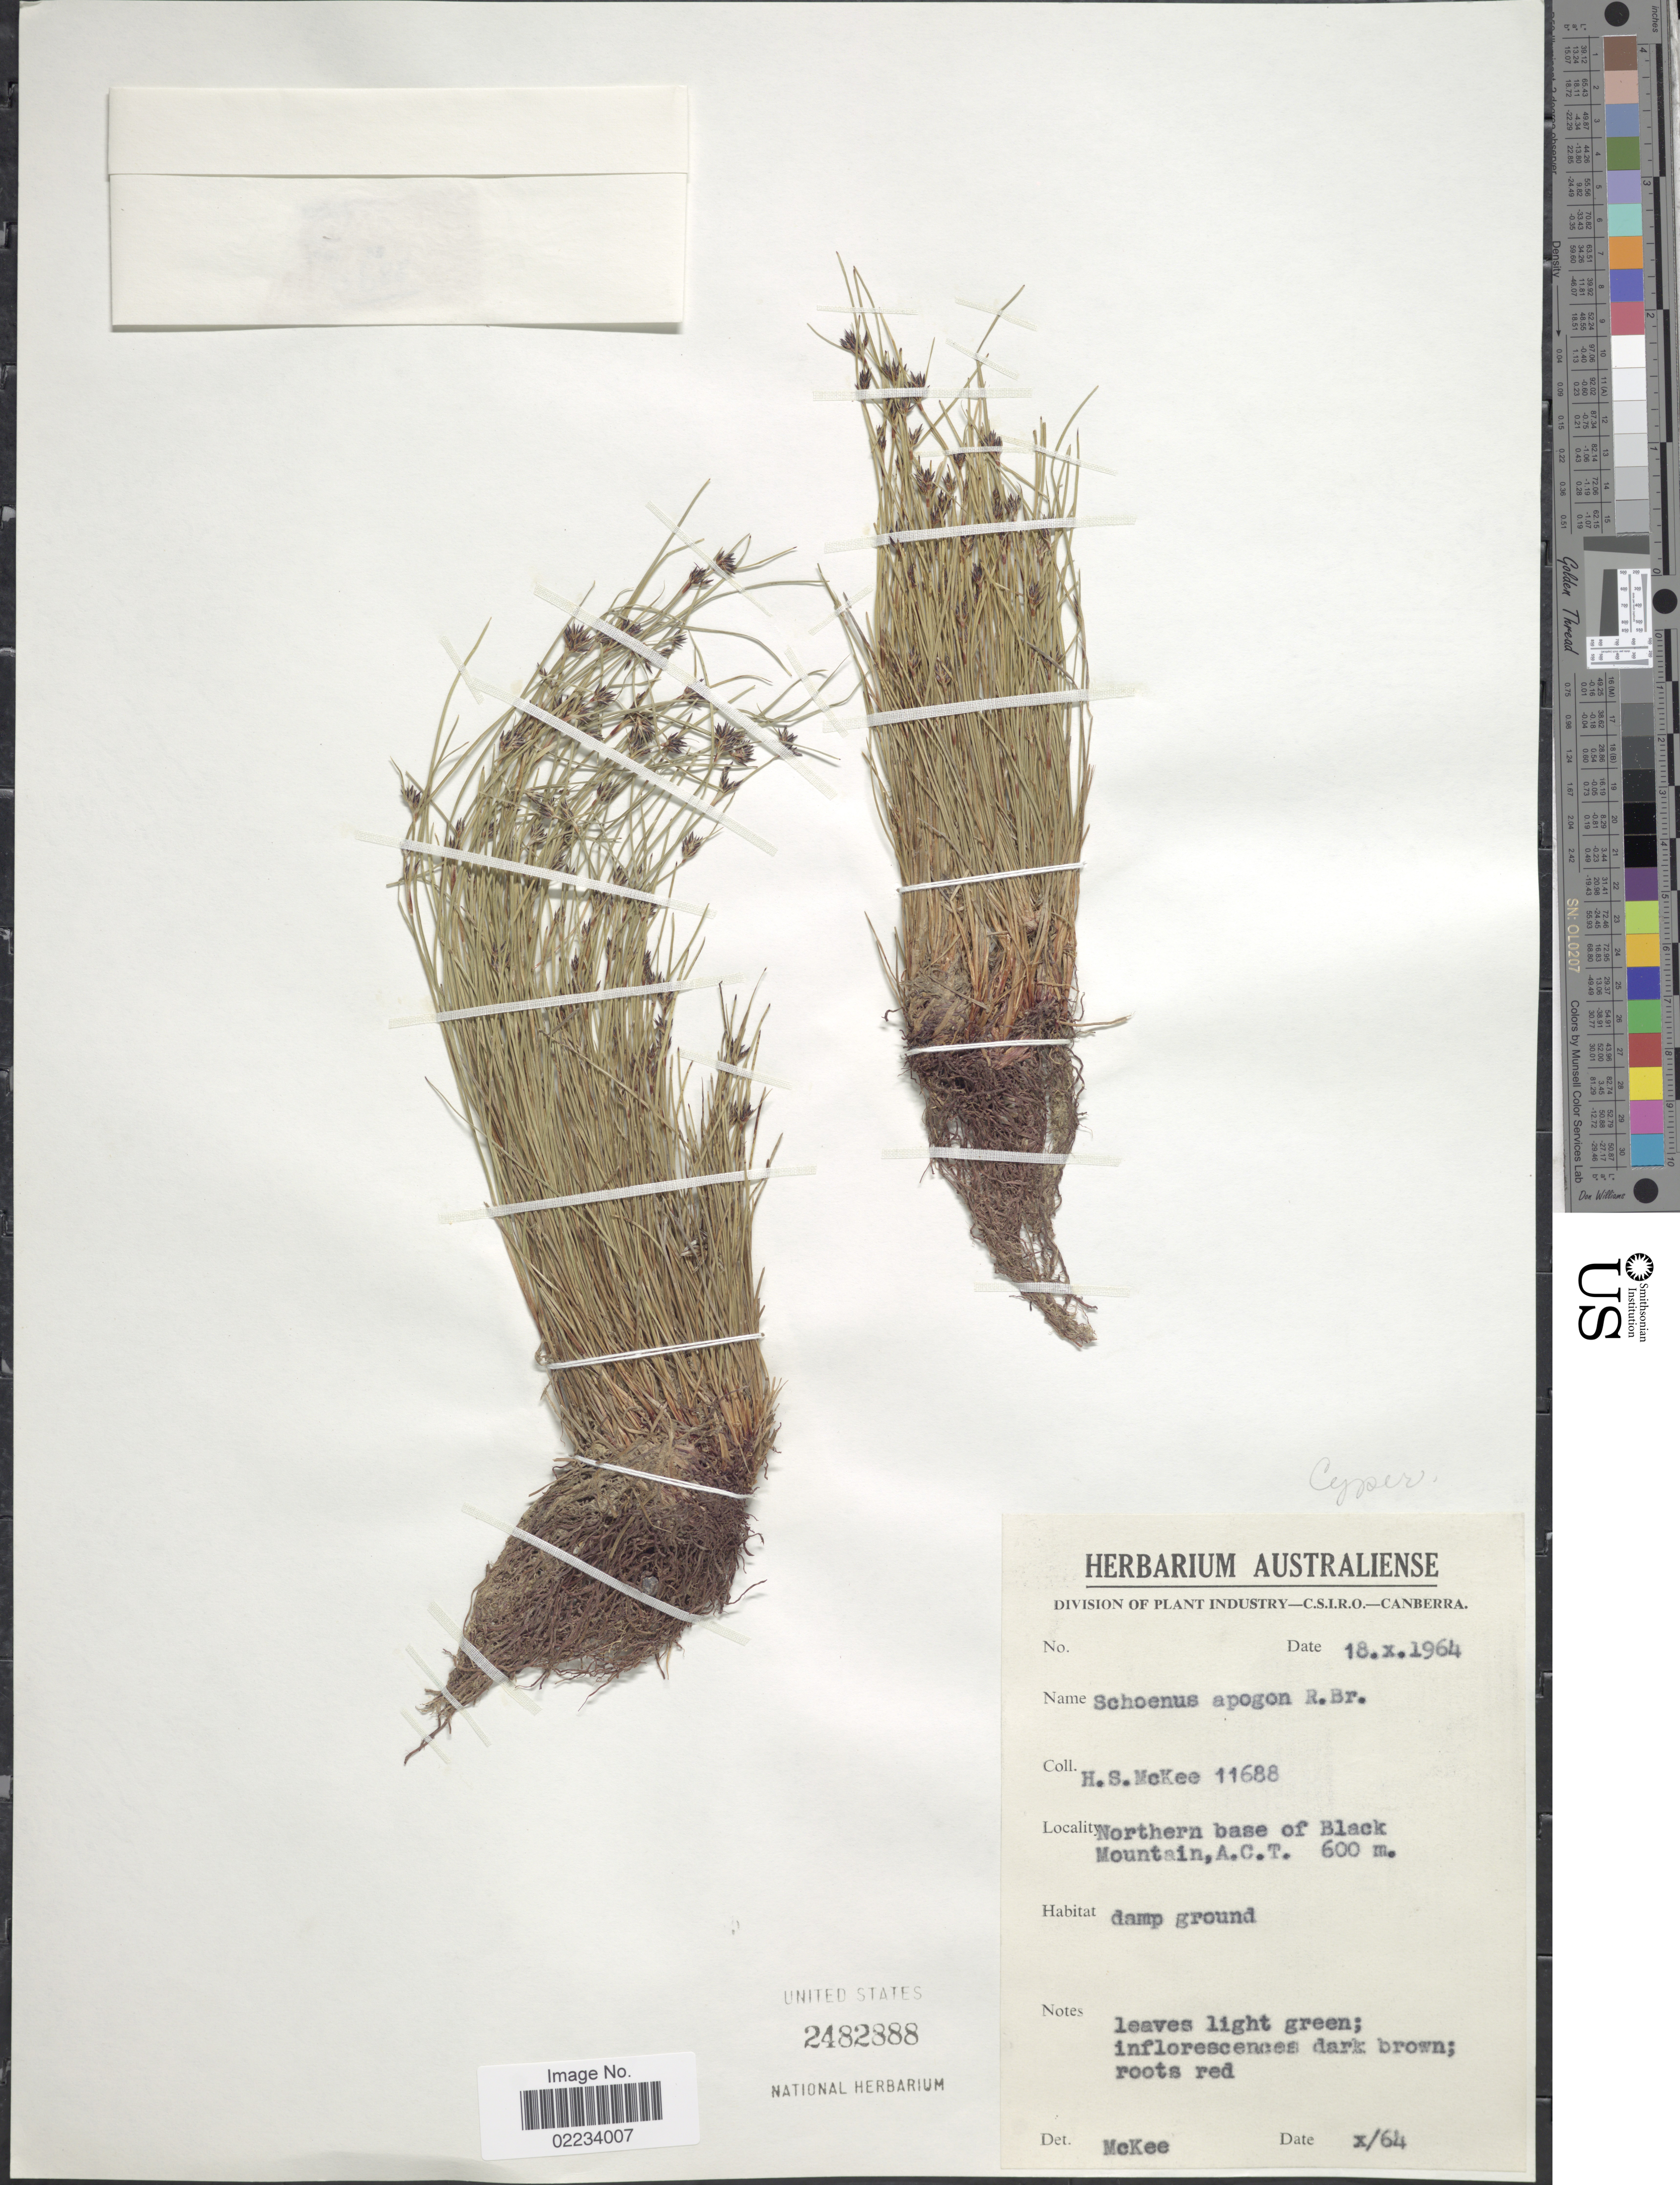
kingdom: Plantae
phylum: Tracheophyta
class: Liliopsida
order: Poales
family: Cyperaceae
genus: Schoenus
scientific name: Schoenus apogon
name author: Roem. & Schult.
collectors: H. S. McKee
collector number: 11688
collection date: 1964-10-18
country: Australia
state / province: Australian Capital Territory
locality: Northern base of Black Mountain, Australian Capital Territory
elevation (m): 600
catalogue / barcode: US 2482888